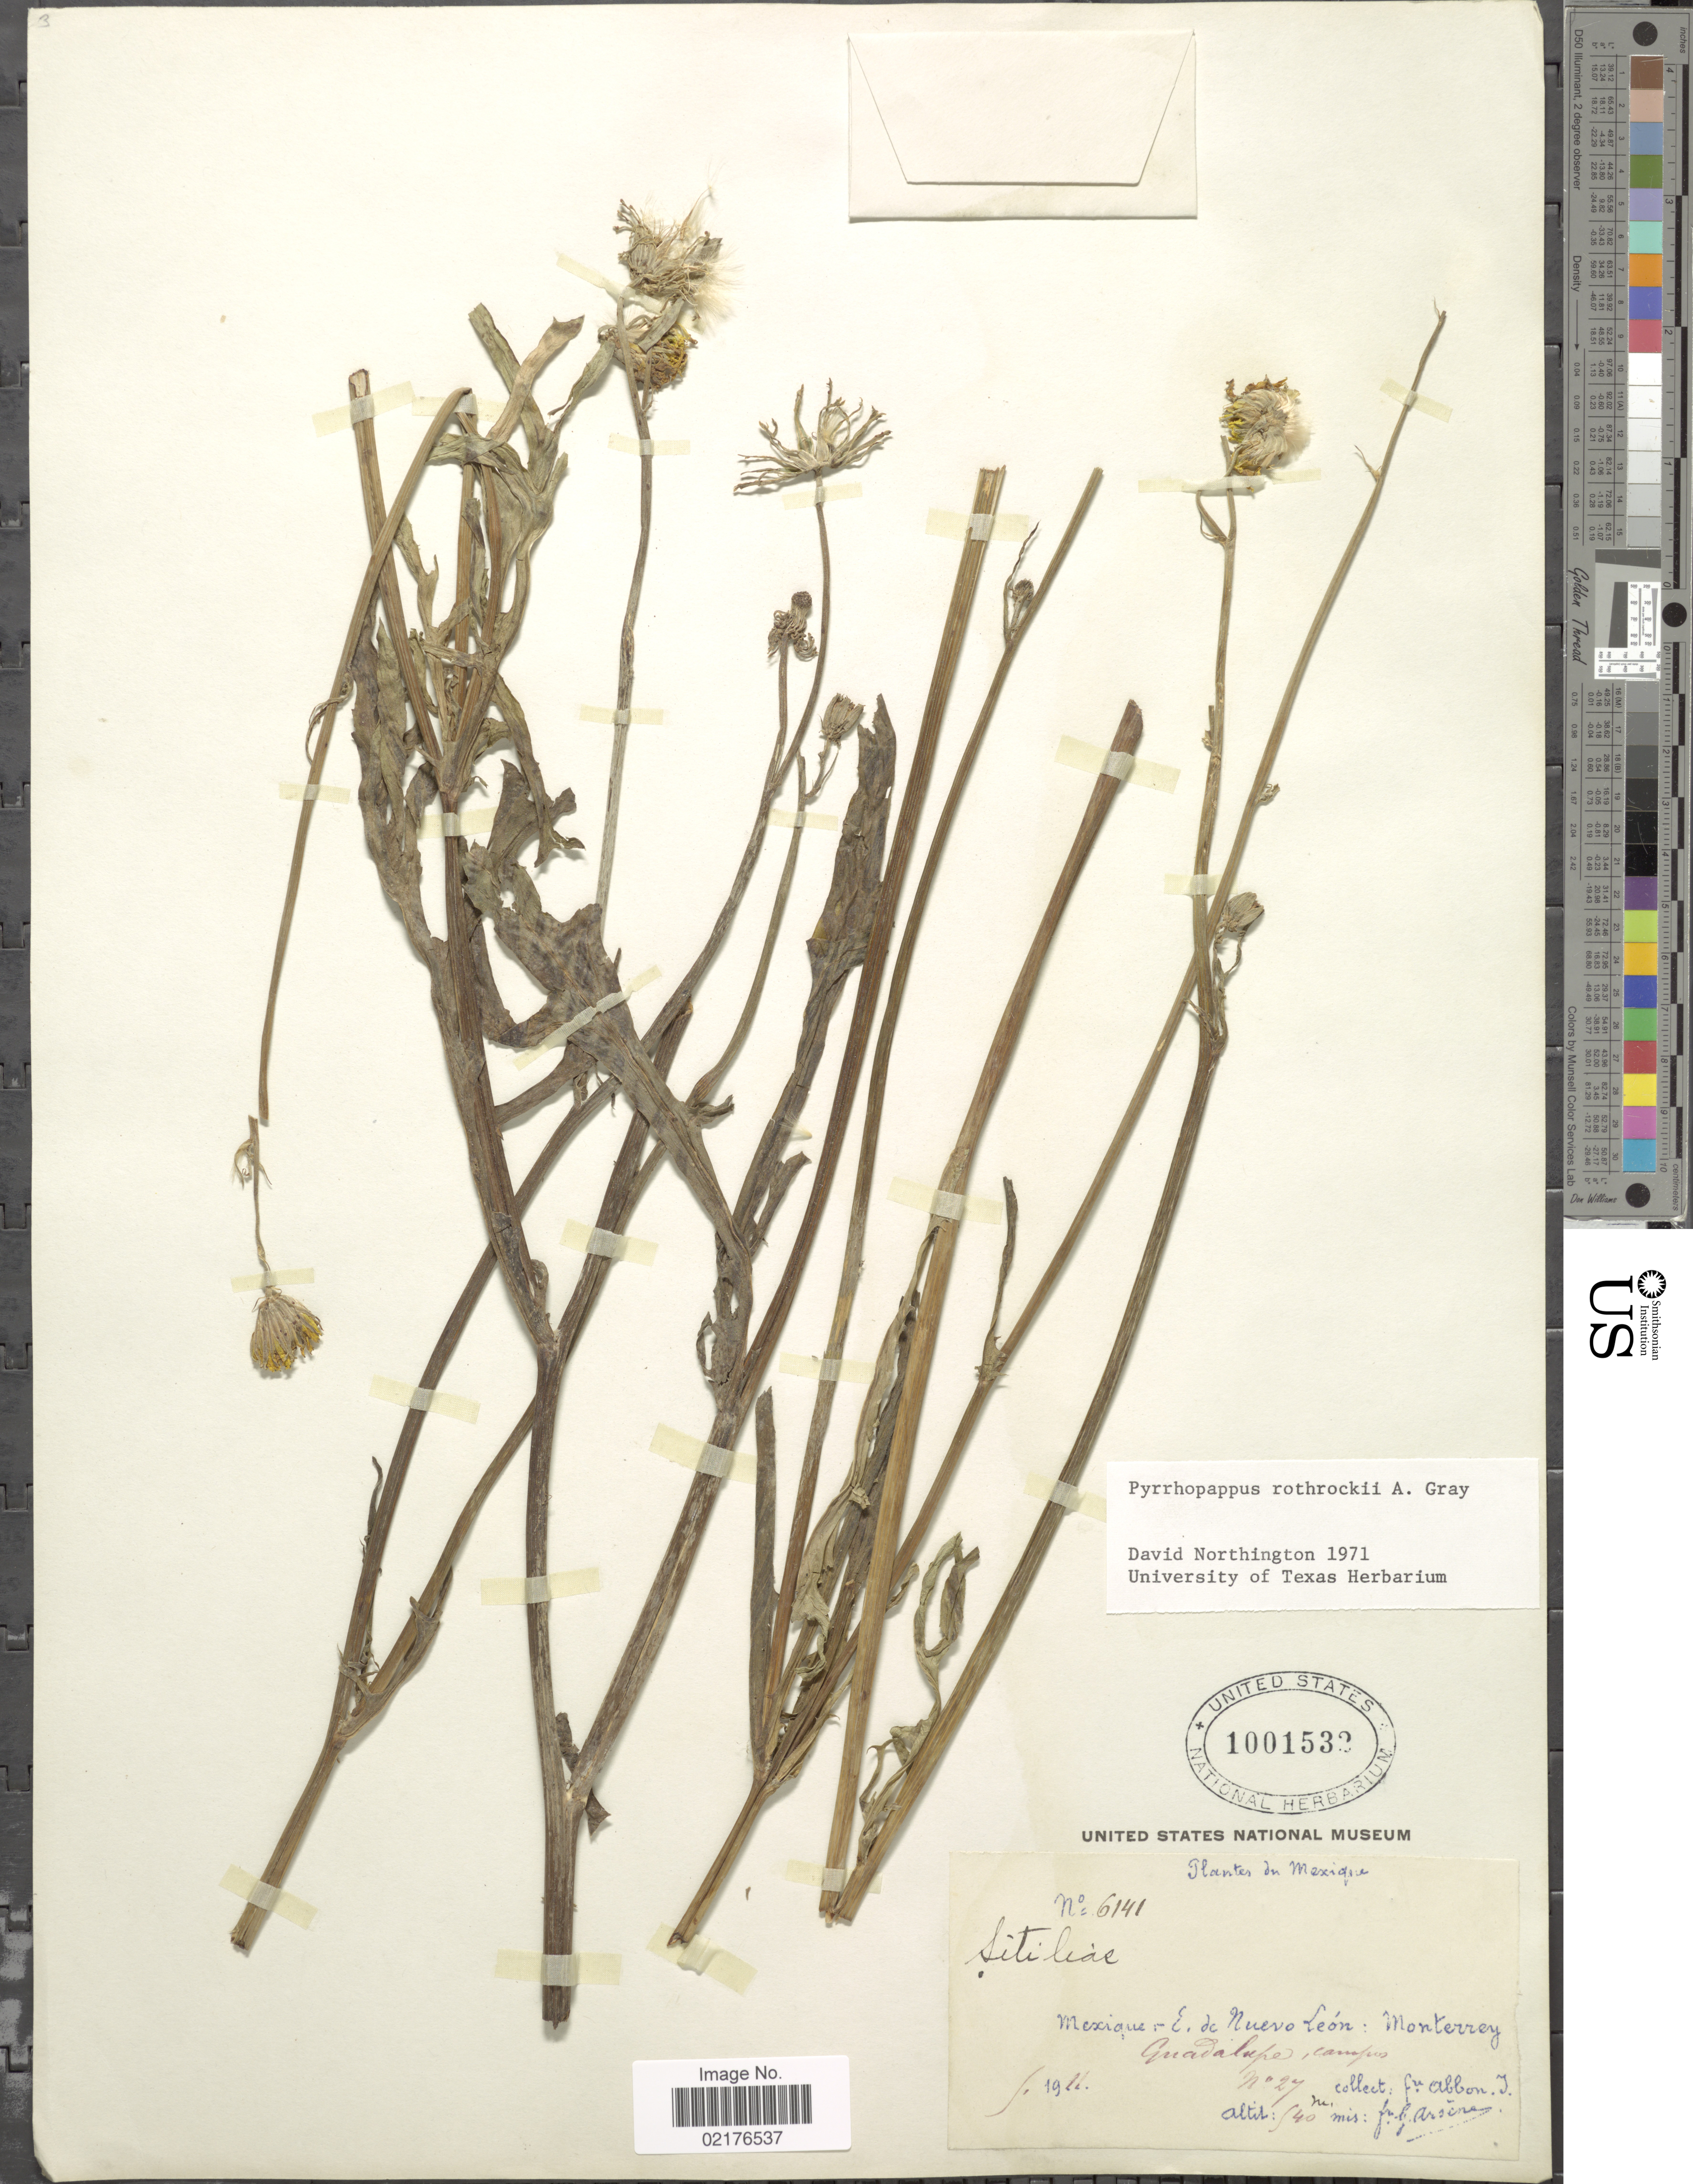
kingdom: Plantae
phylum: Tracheophyta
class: Magnoliopsida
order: Asterales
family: Asteraceae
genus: Pyrrhopappus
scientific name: Pyrrhopappus rothrockii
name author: A. Gray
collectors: Bro. G. Arsène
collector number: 6141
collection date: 1924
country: Mexico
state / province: Nuevo León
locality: E. de Nuevo Leon: Monterrey, Guadalupe campo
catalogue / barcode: US 1001532